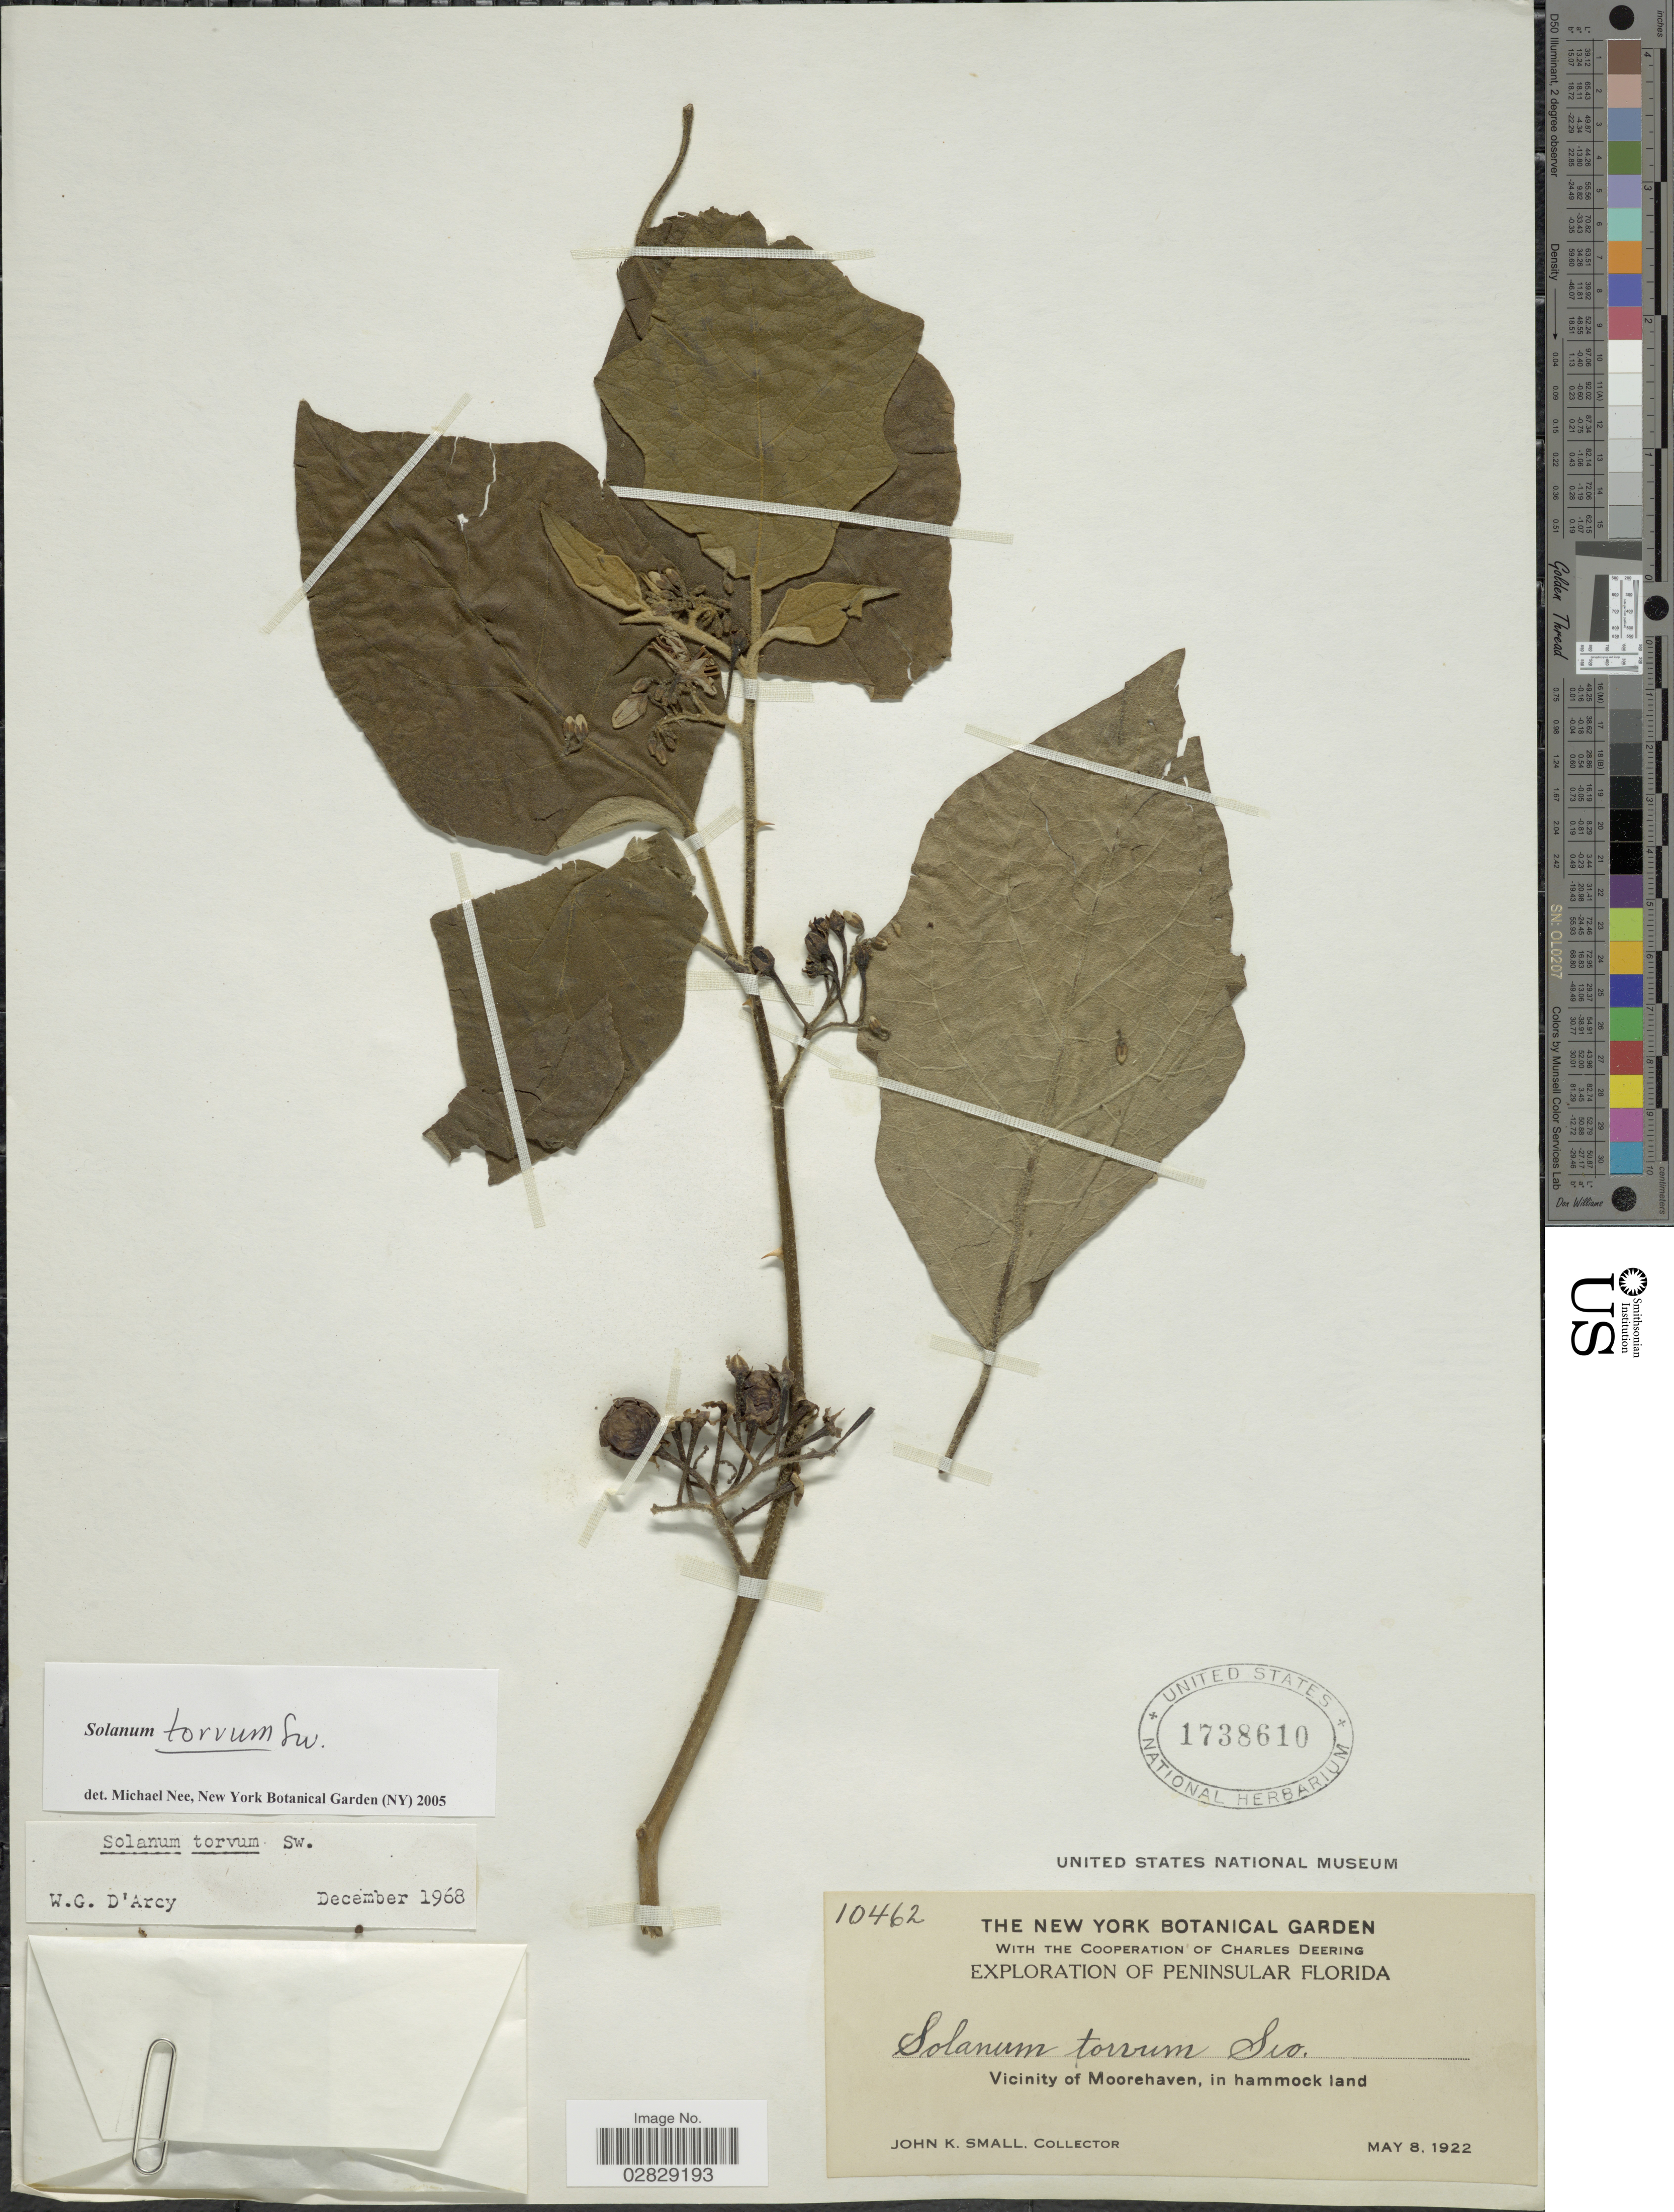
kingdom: Plantae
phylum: Tracheophyta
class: Magnoliopsida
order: Solanales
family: Solanaceae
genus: Solanum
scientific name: Solanum torvum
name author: Sw.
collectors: J. K. Small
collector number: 10462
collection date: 1922-05-08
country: United States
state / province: Florida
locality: Peninsular Florida. Vicinity of Moorehaven, in hammock land.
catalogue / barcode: US 1738610